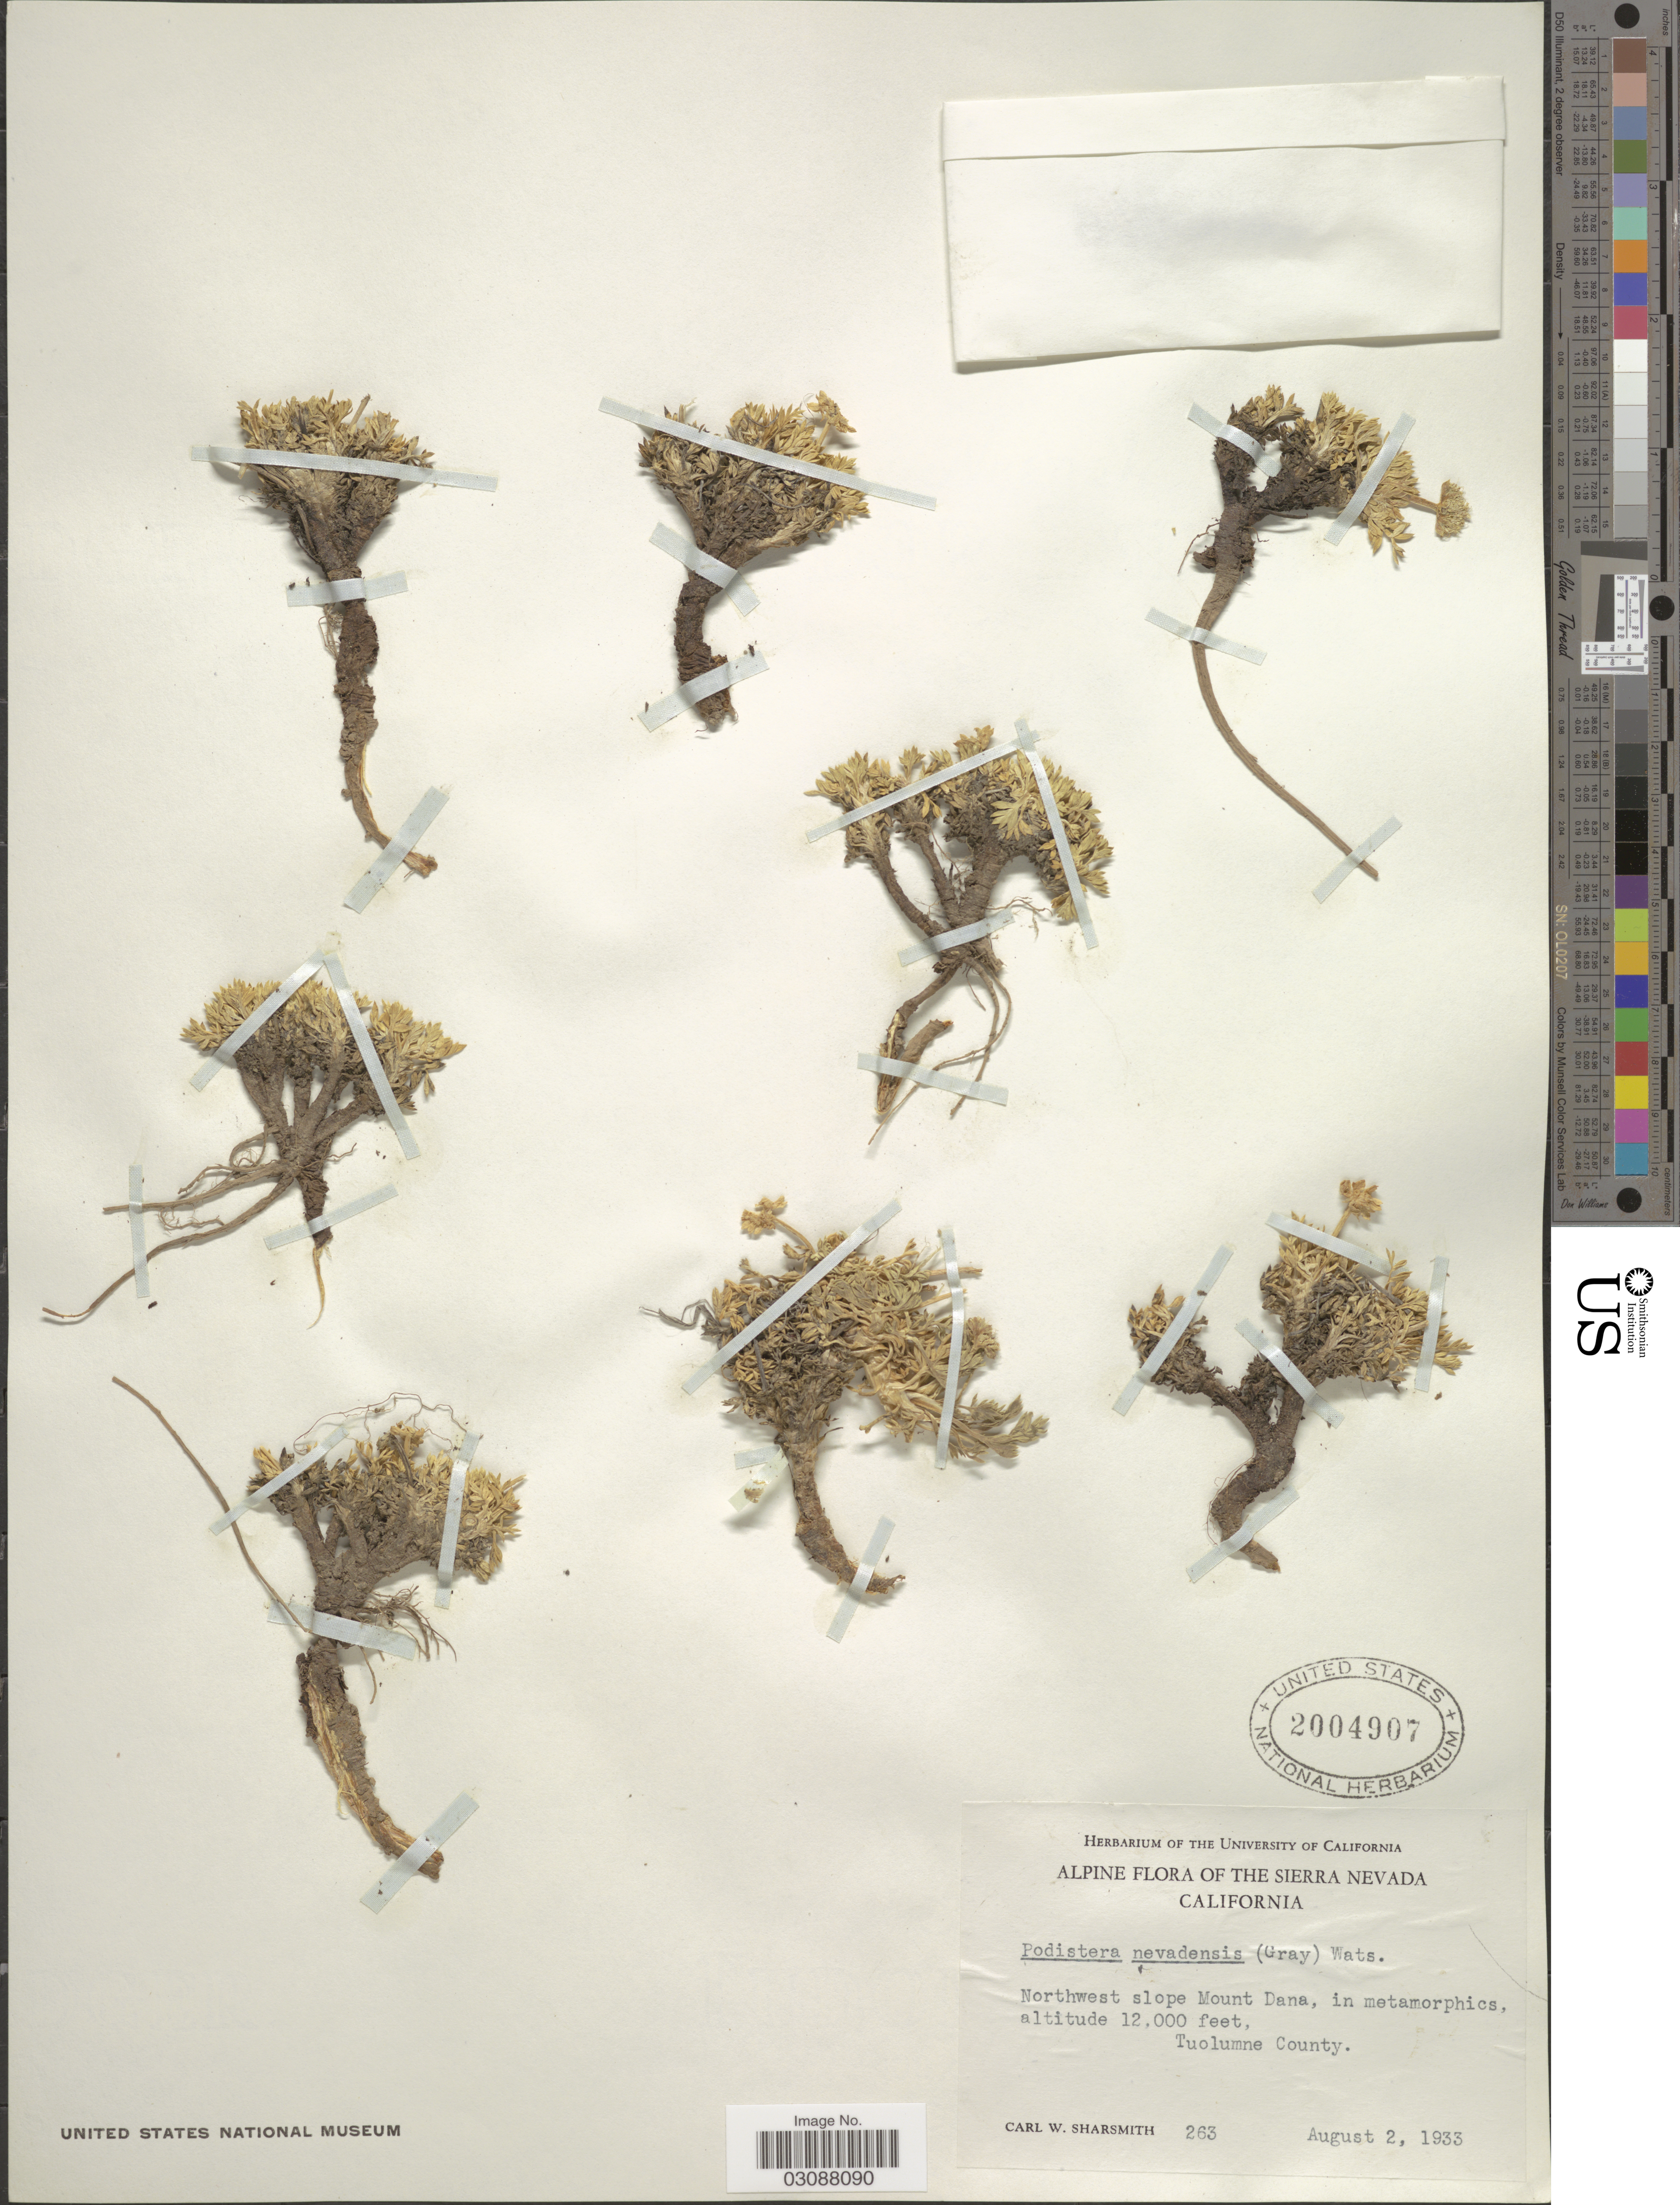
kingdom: Plantae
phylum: Tracheophyta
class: Magnoliopsida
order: Apiales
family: Apiaceae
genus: Podistera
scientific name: Podistera nevadensis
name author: (A. Gray) S. Watson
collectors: C. Sharsmith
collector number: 263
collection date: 1933-08-02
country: United States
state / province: California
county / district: Tuolumne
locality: Alpine of The Sierra Nevada. Northwest slope Mount Dana, Tuolumne County.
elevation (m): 3658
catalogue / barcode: US 2004907